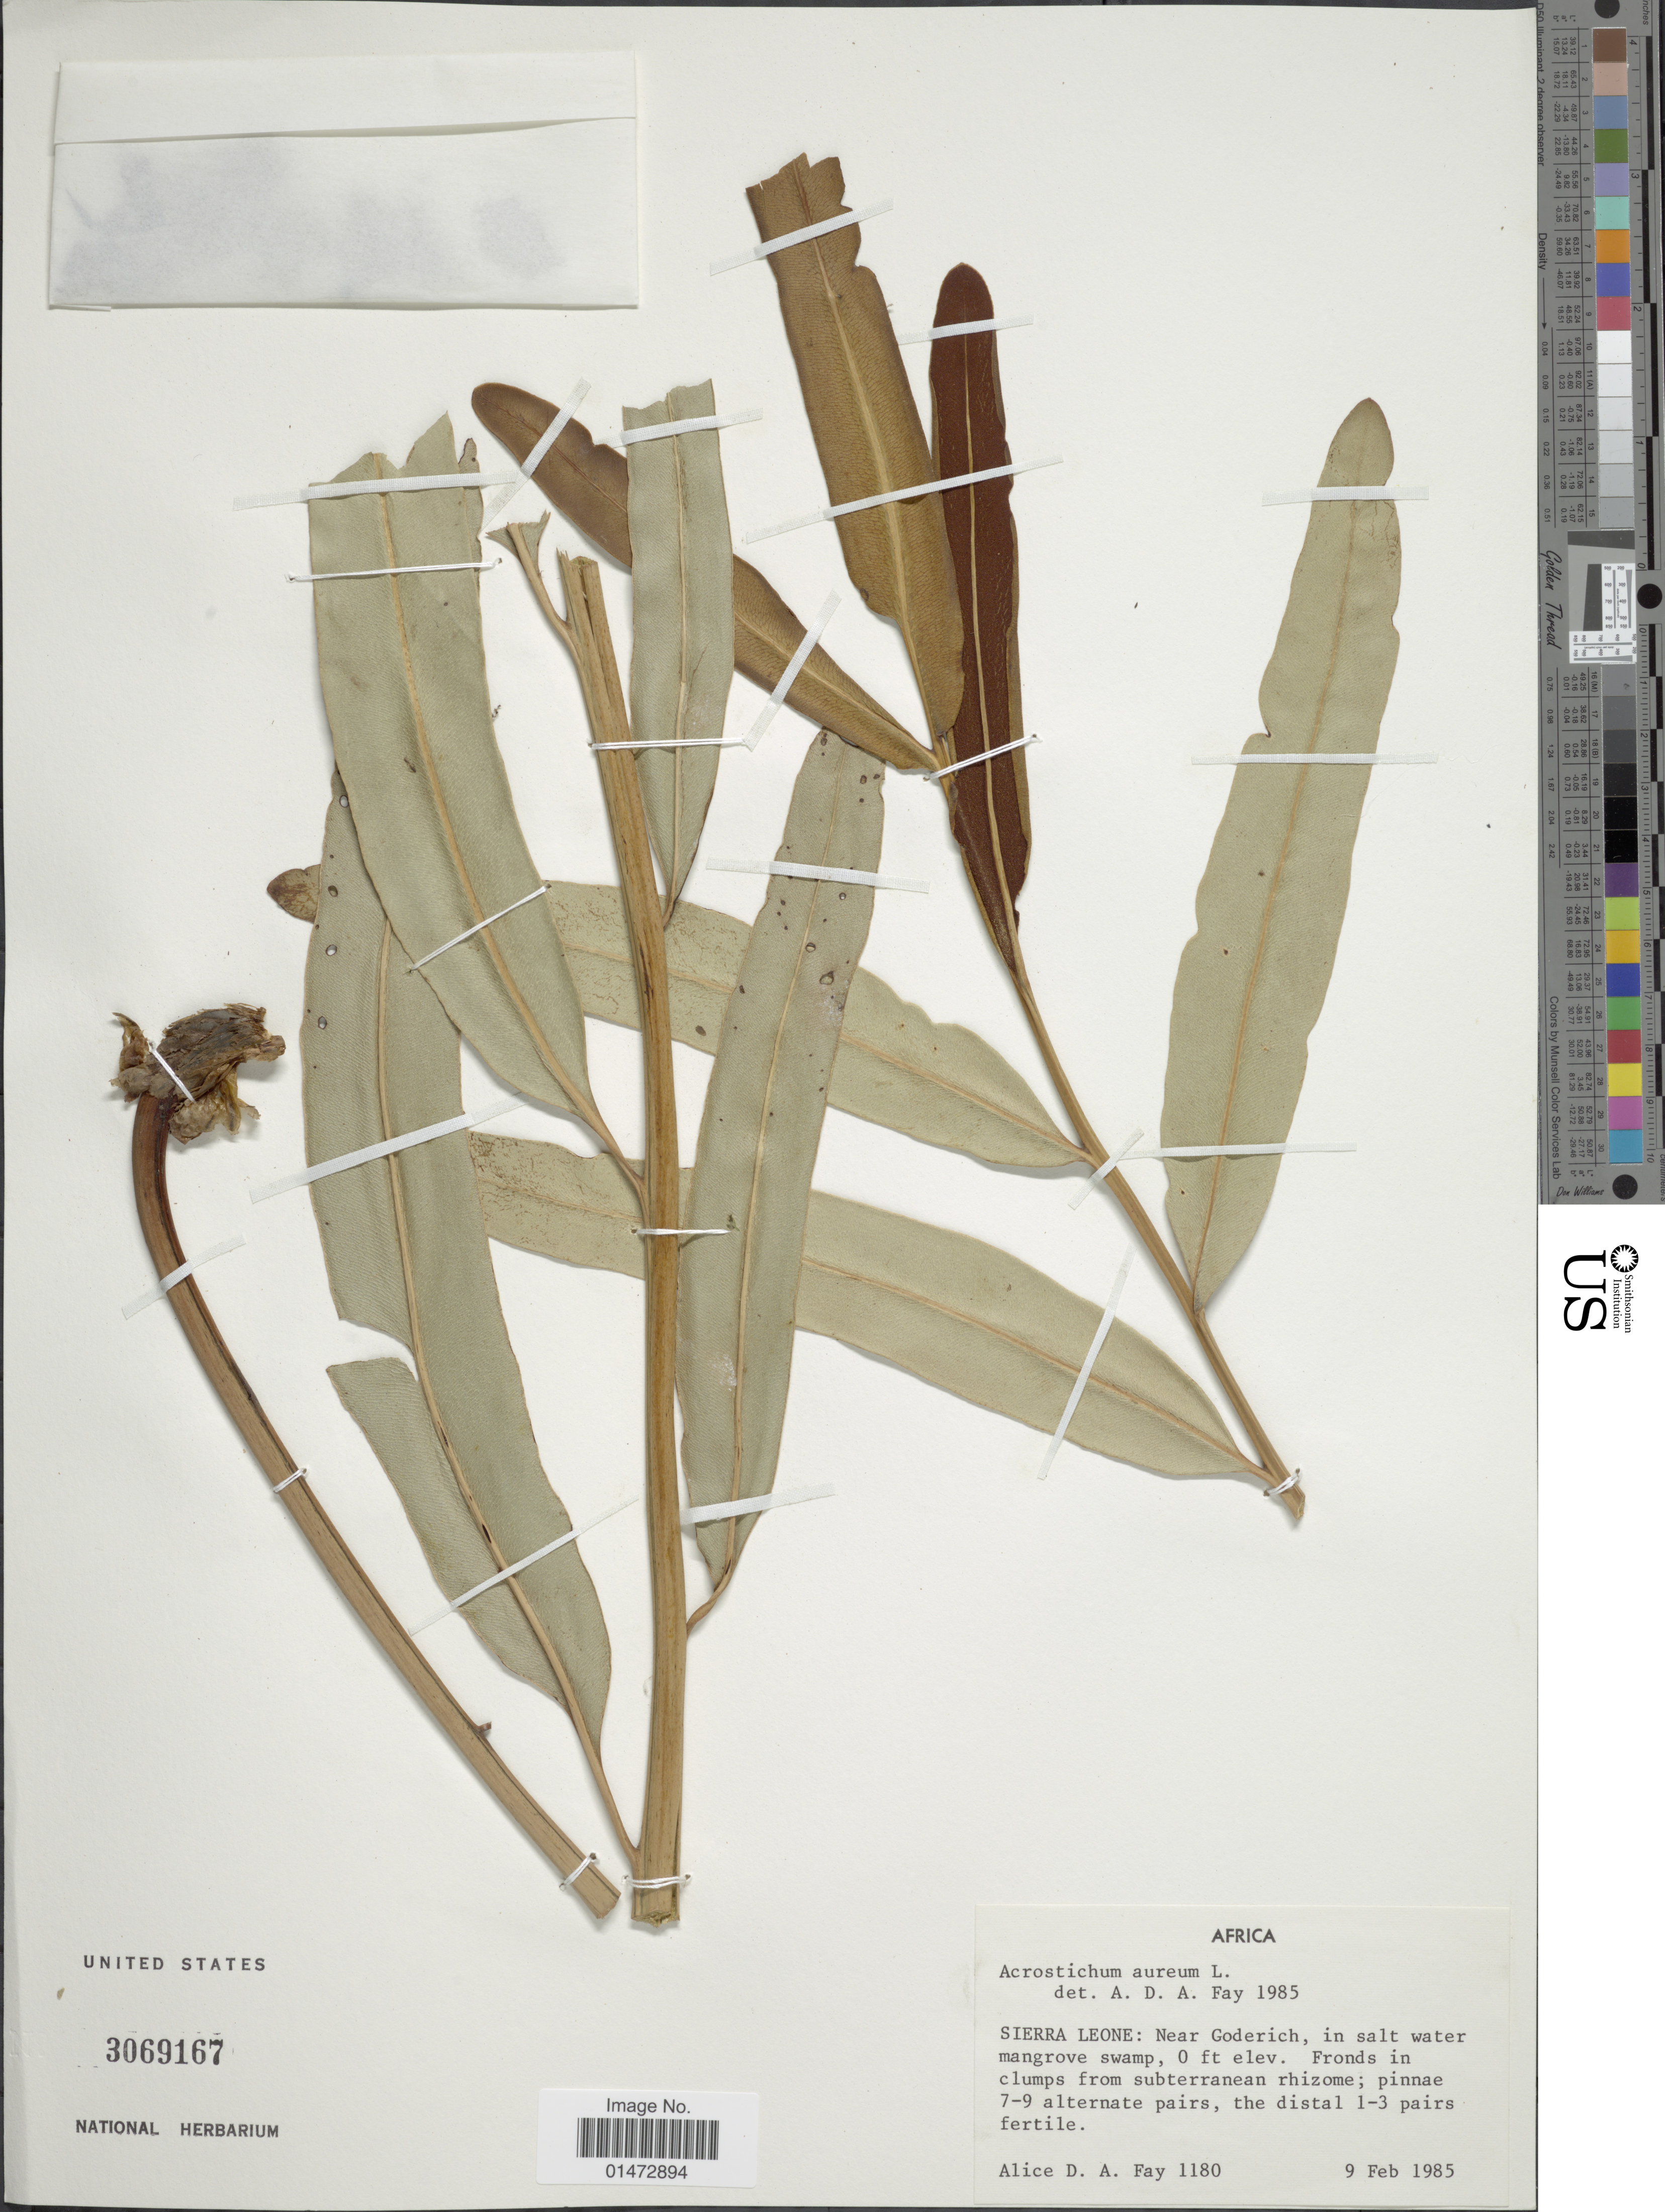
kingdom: Plantae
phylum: Tracheophyta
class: Polypodiopsida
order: Polypodiales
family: Pteridaceae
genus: Acrostichum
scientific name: Acrostichum aureum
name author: L.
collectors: A. Fay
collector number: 1180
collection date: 1985-02-09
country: Sierra Leone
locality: Africa. Sierra Leone. Near Goderich, in salt water mangrove swamp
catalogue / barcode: US 3069167